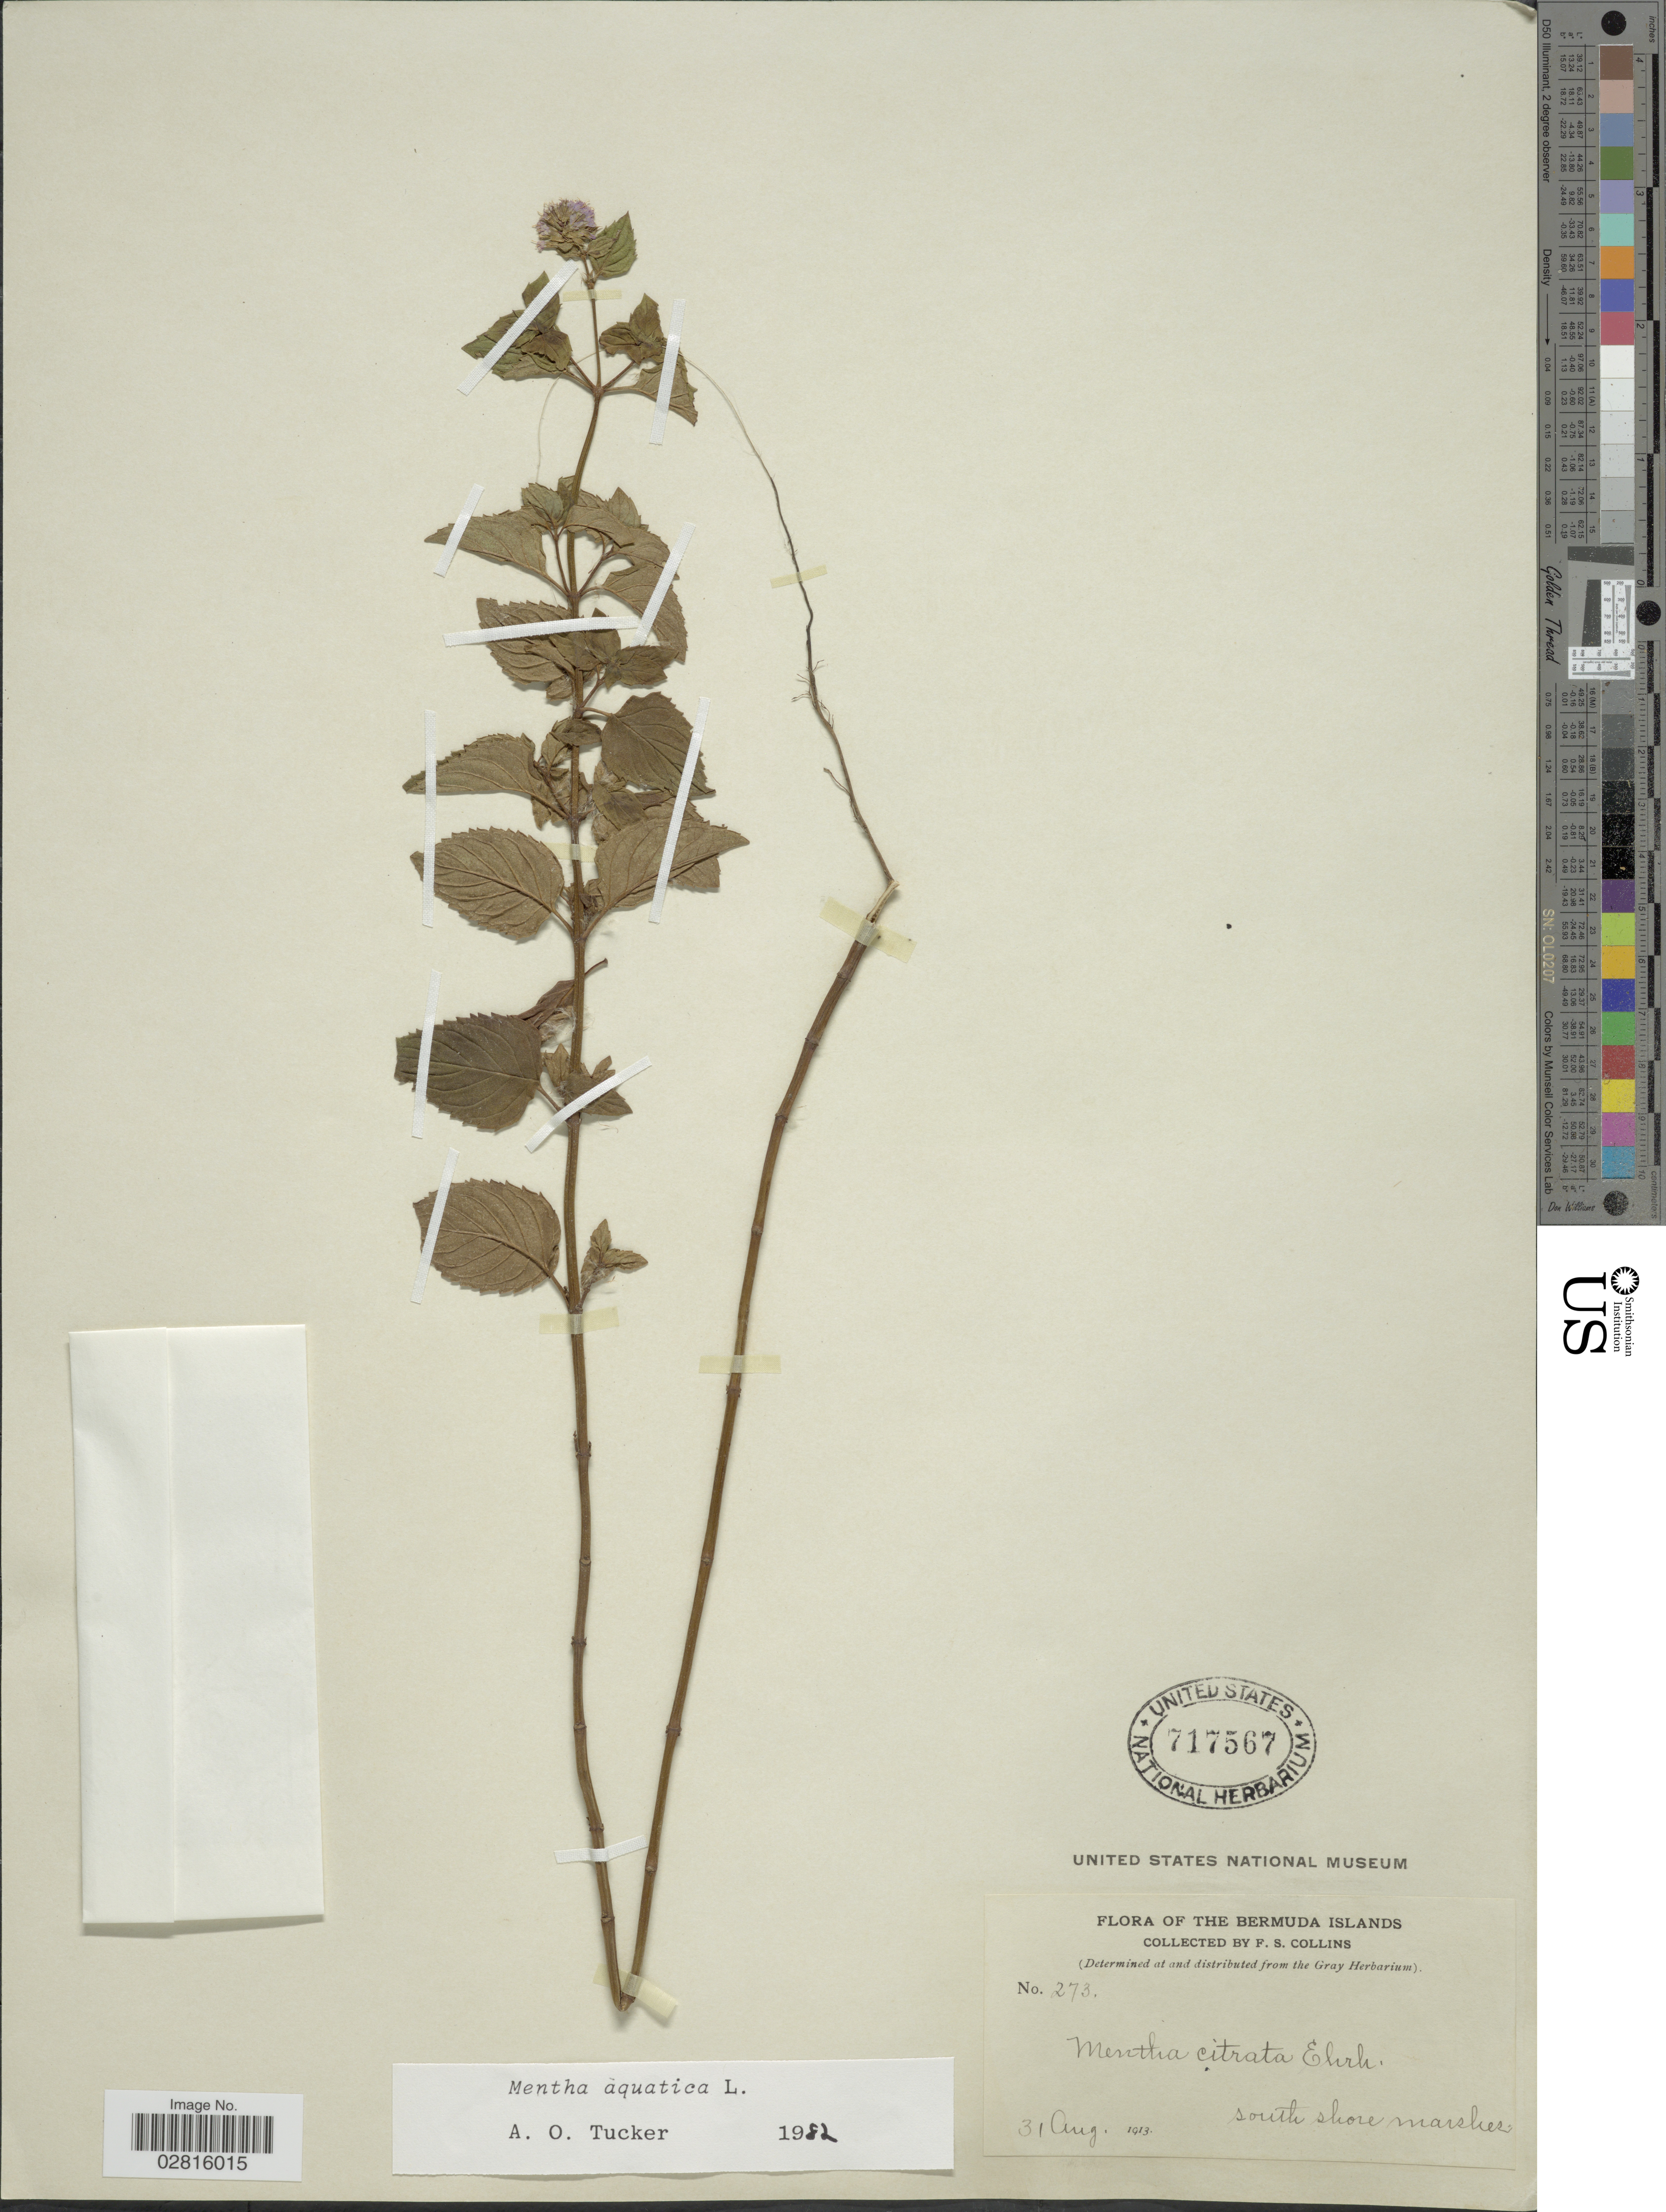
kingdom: Plantae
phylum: Tracheophyta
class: Magnoliopsida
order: Lamiales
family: Lamiaceae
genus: Mentha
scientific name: Mentha aquatica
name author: L.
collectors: F. Collins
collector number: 273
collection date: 1913-08-31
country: Bermuda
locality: Bermuda Islands. South shore marshes.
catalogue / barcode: US 717567